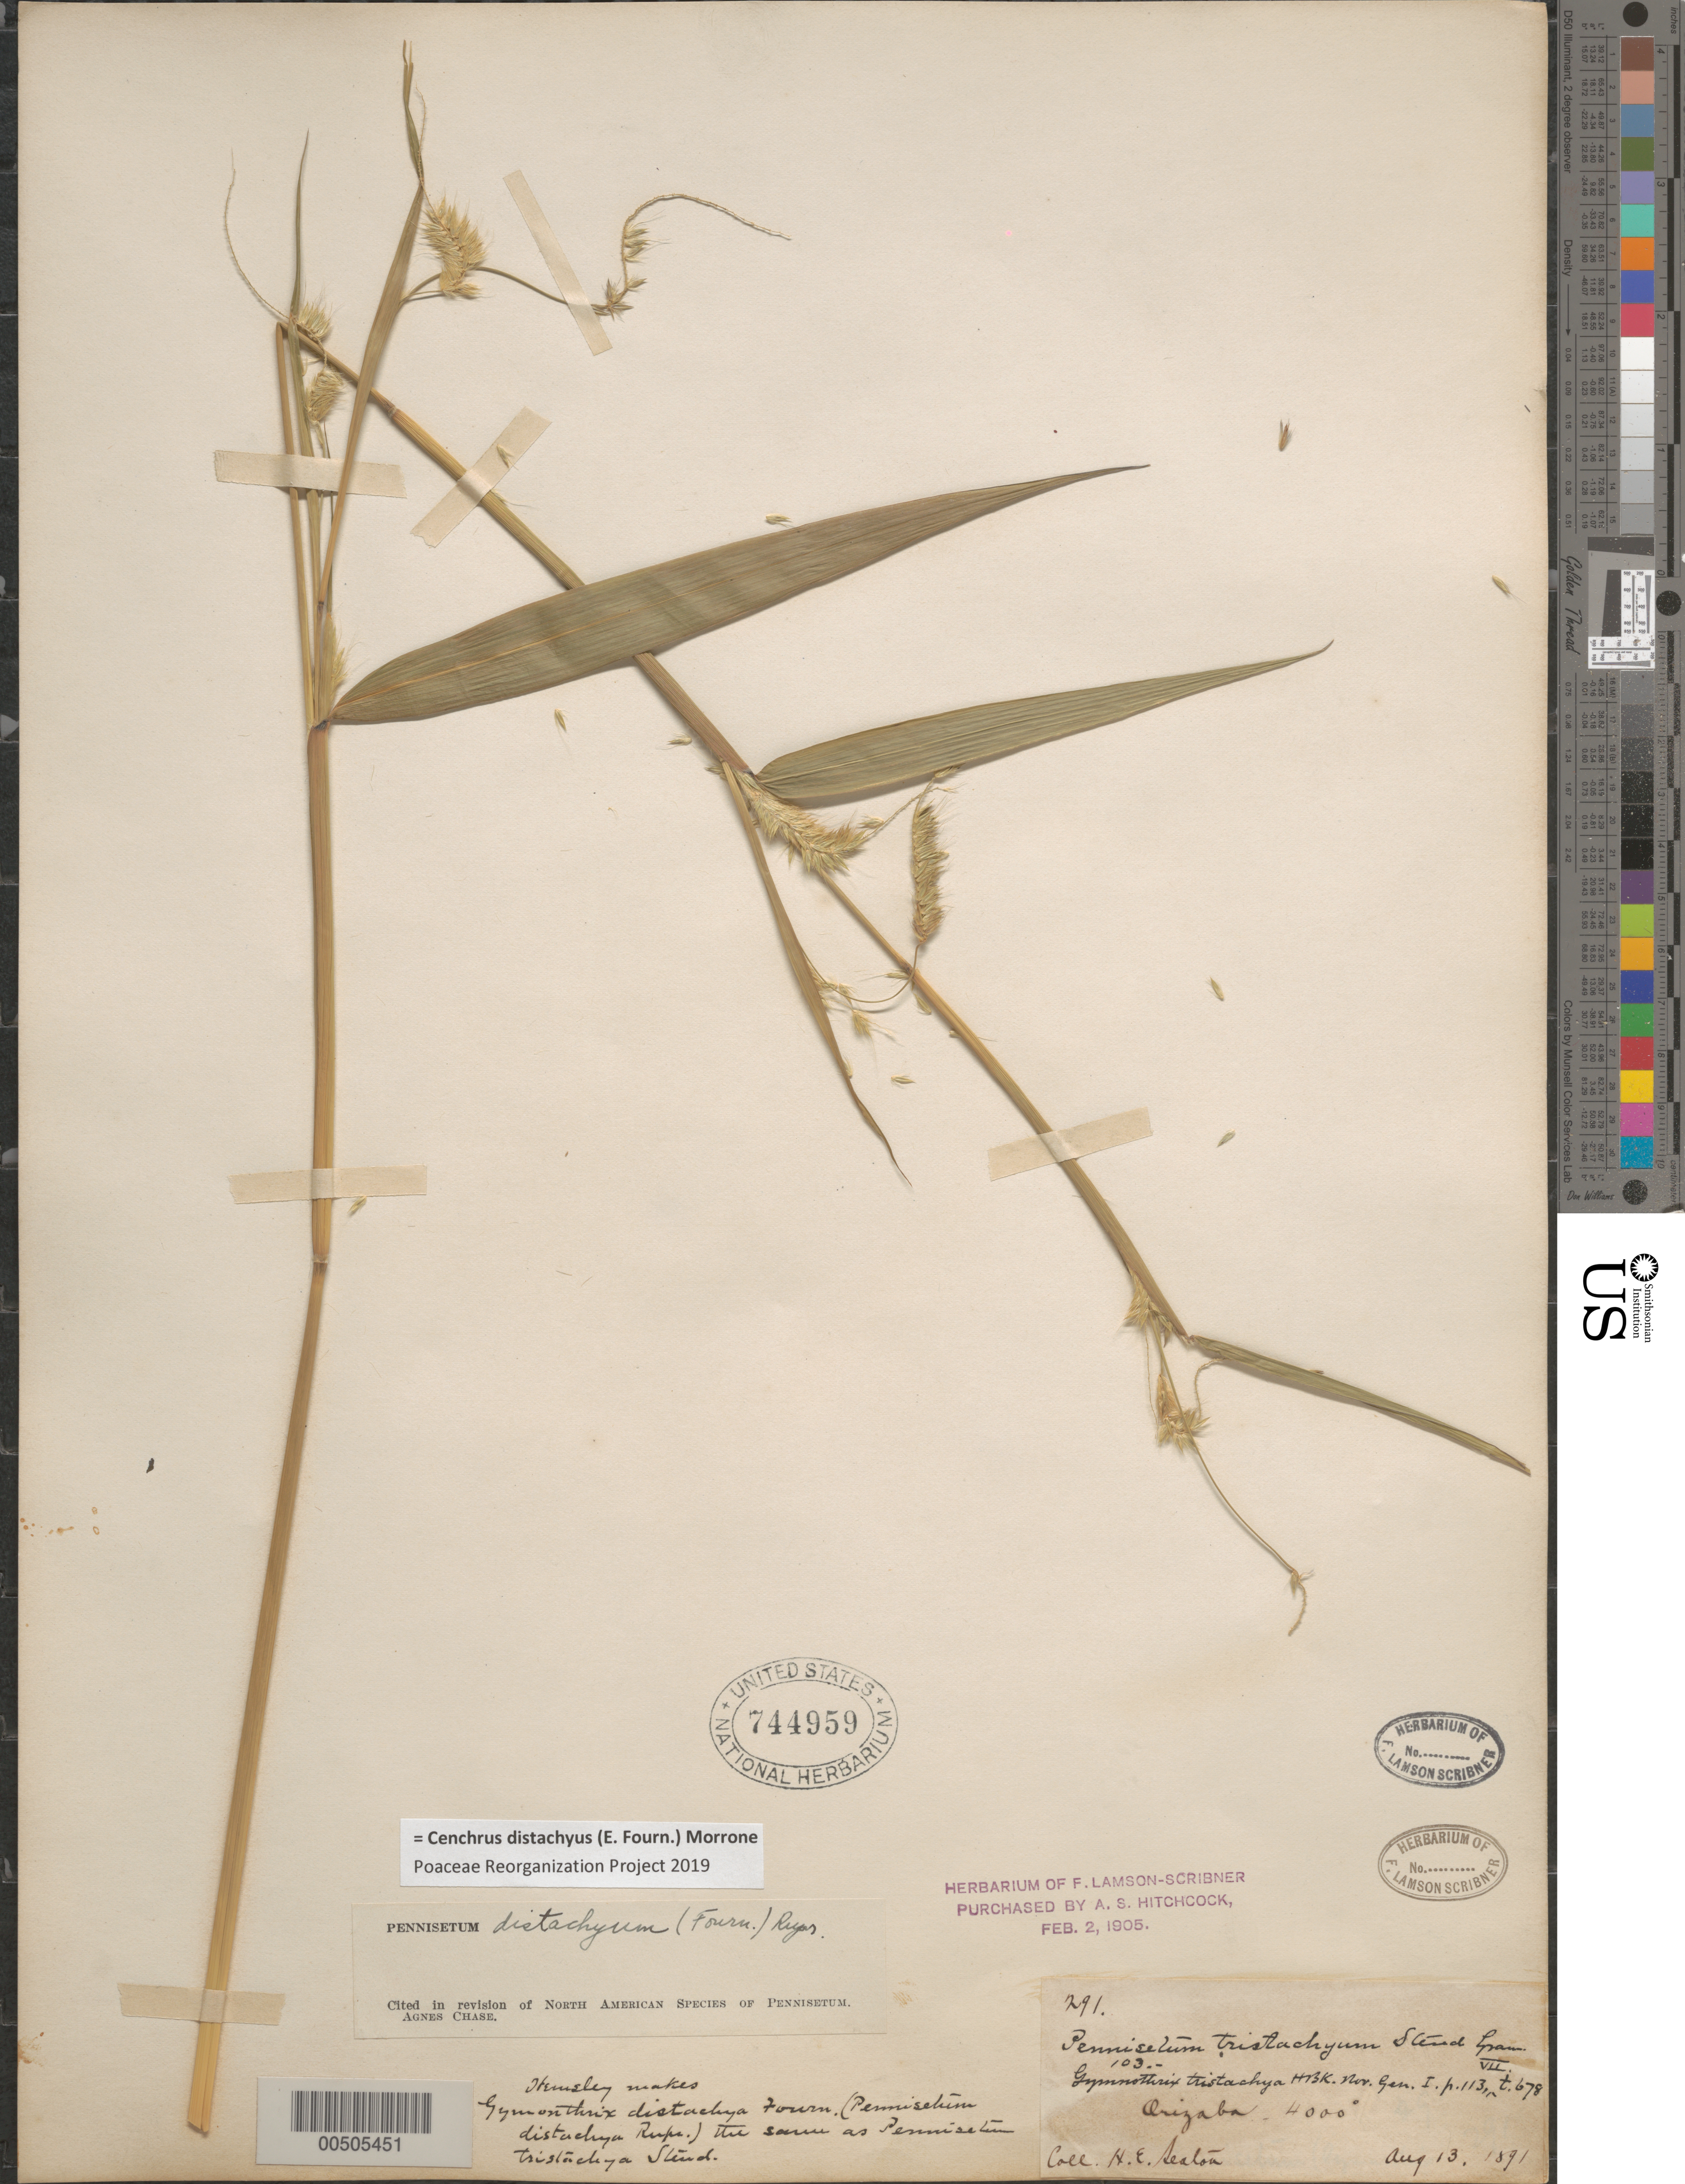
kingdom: Plantae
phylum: Tracheophyta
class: Liliopsida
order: Poales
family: Poaceae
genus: Cenchrus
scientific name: Cenchrus distachyus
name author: (E. Fourn.) Morrone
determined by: Poaceae Reorganization Project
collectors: H. E. Seaton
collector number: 291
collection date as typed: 13 Aug 1891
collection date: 1891-08-13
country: Mexico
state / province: Veracruz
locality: Orizaba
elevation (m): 1219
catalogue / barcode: US 744959